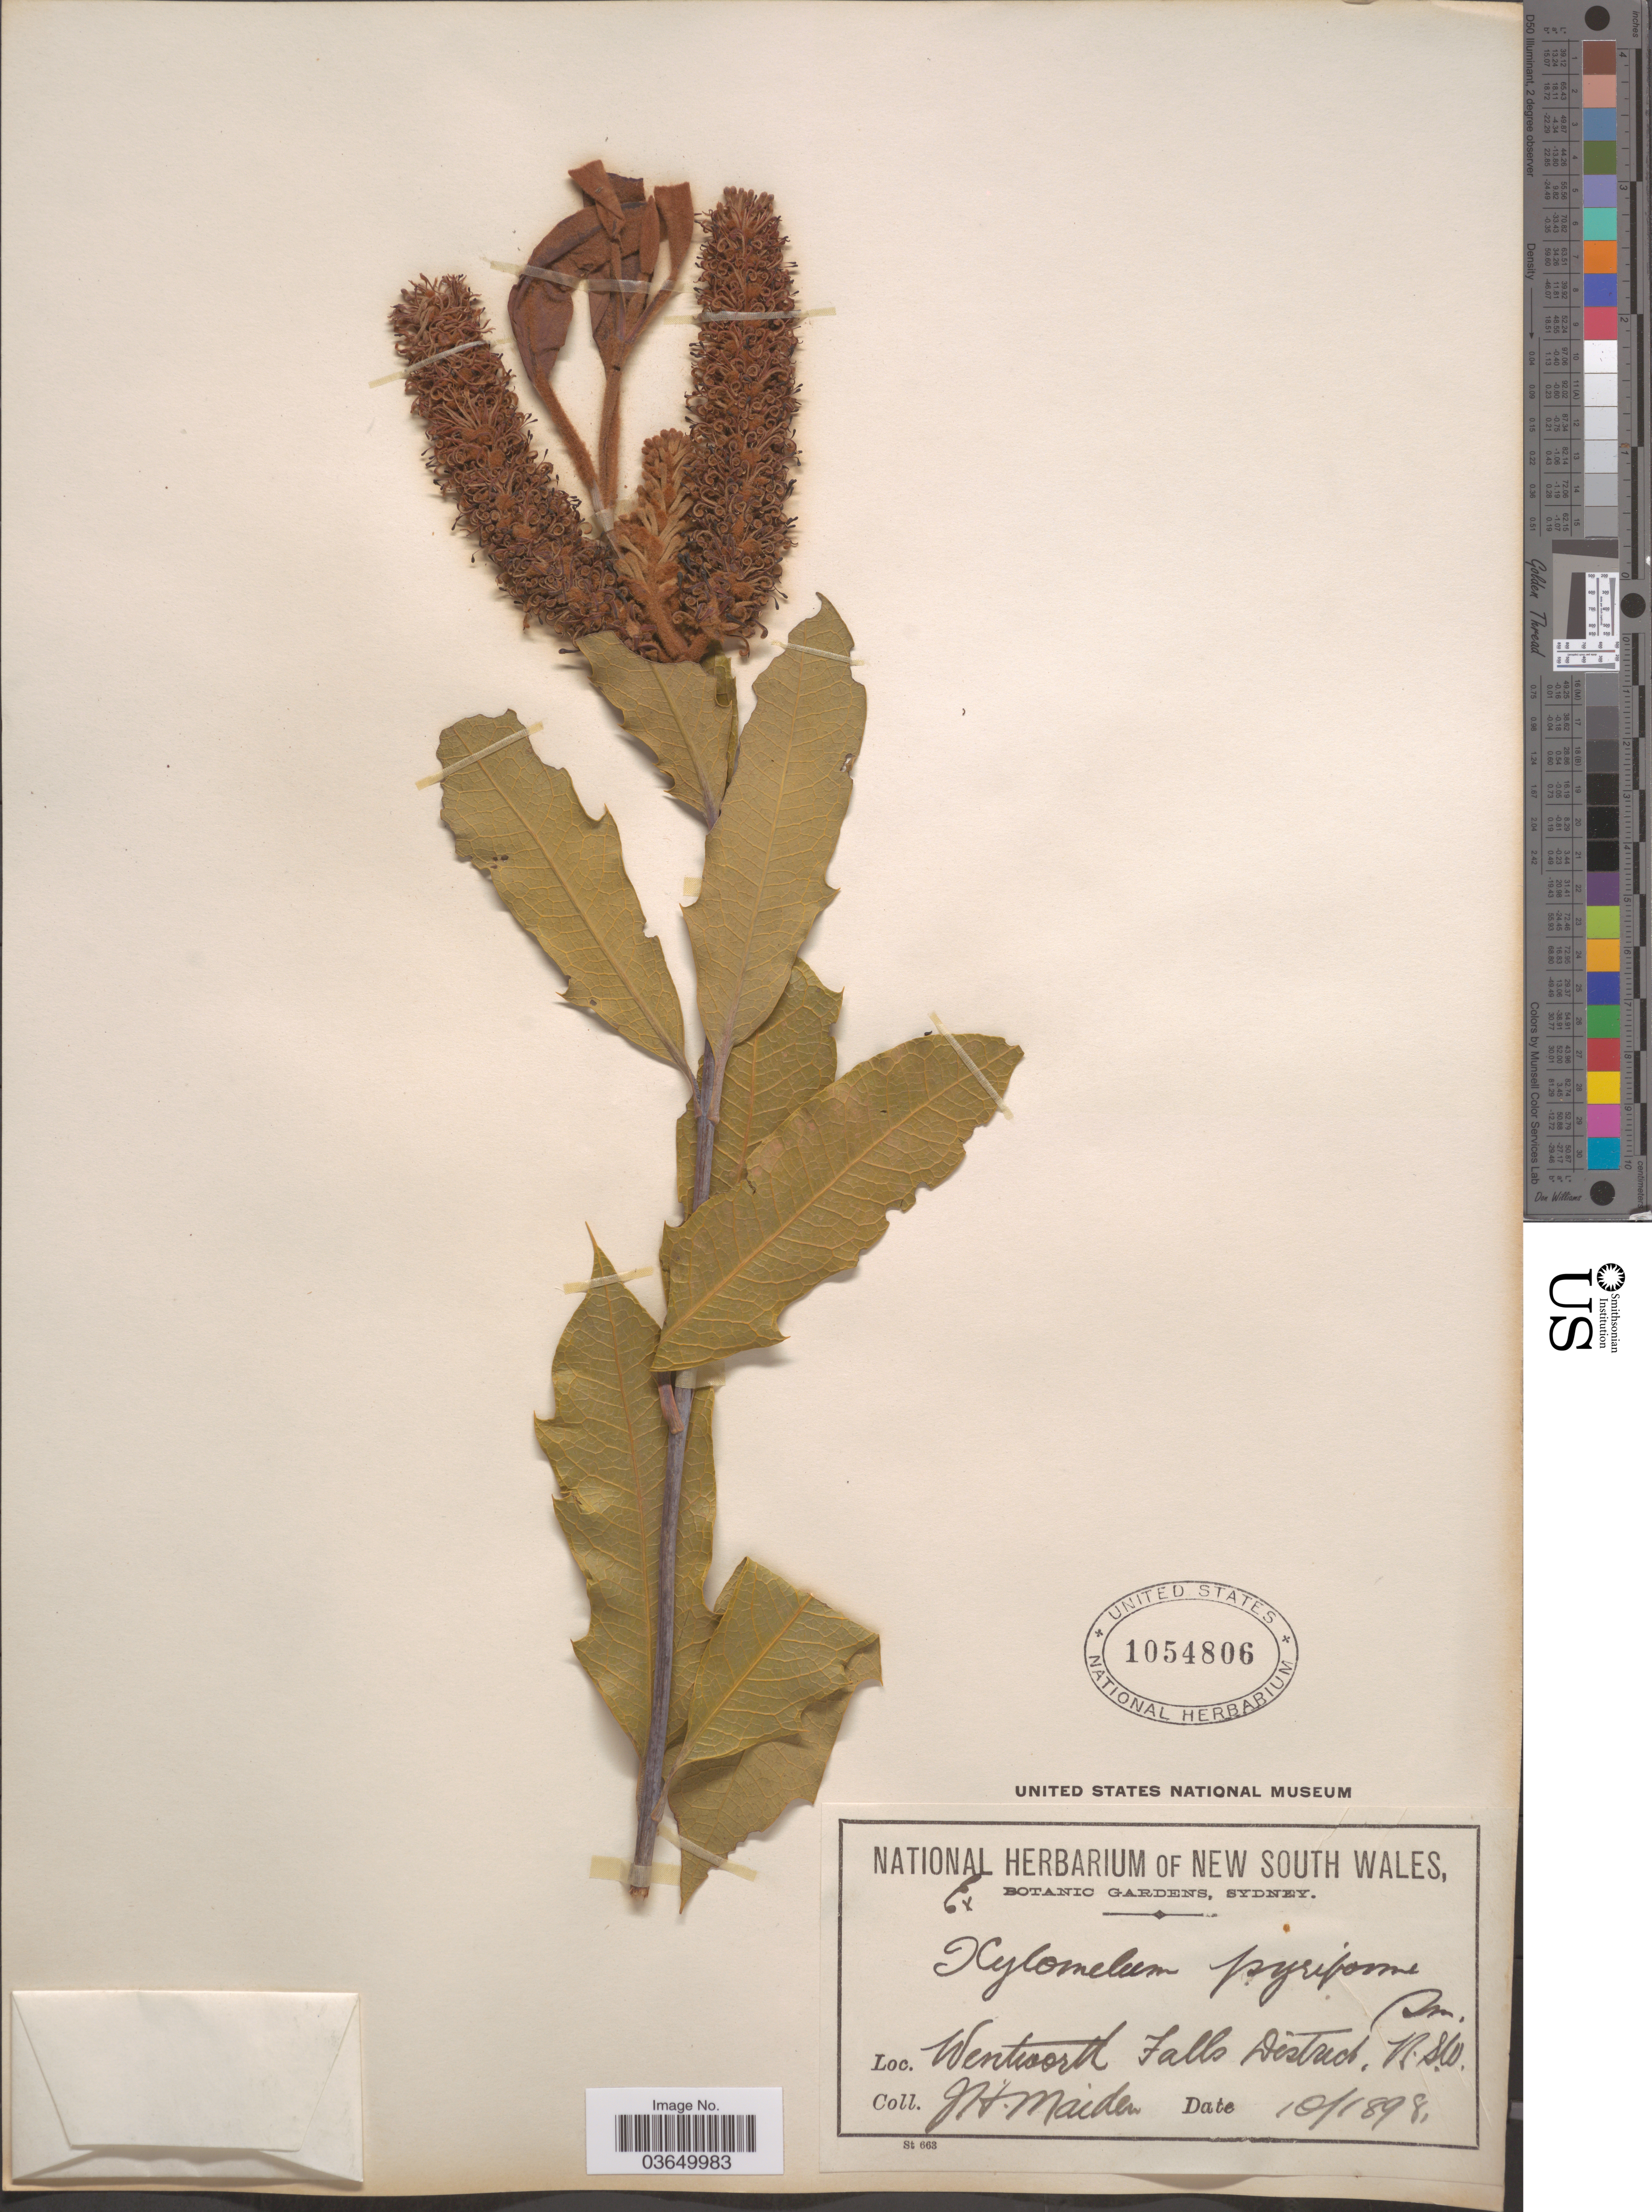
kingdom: Plantae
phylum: Tracheophyta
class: Magnoliopsida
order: Proteales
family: Proteaceae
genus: Xylomelum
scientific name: Xylomelum sp.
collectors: J. Maiden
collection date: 1898-10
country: Australia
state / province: New South Wales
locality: Wentworth Falls District.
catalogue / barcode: US 1054806